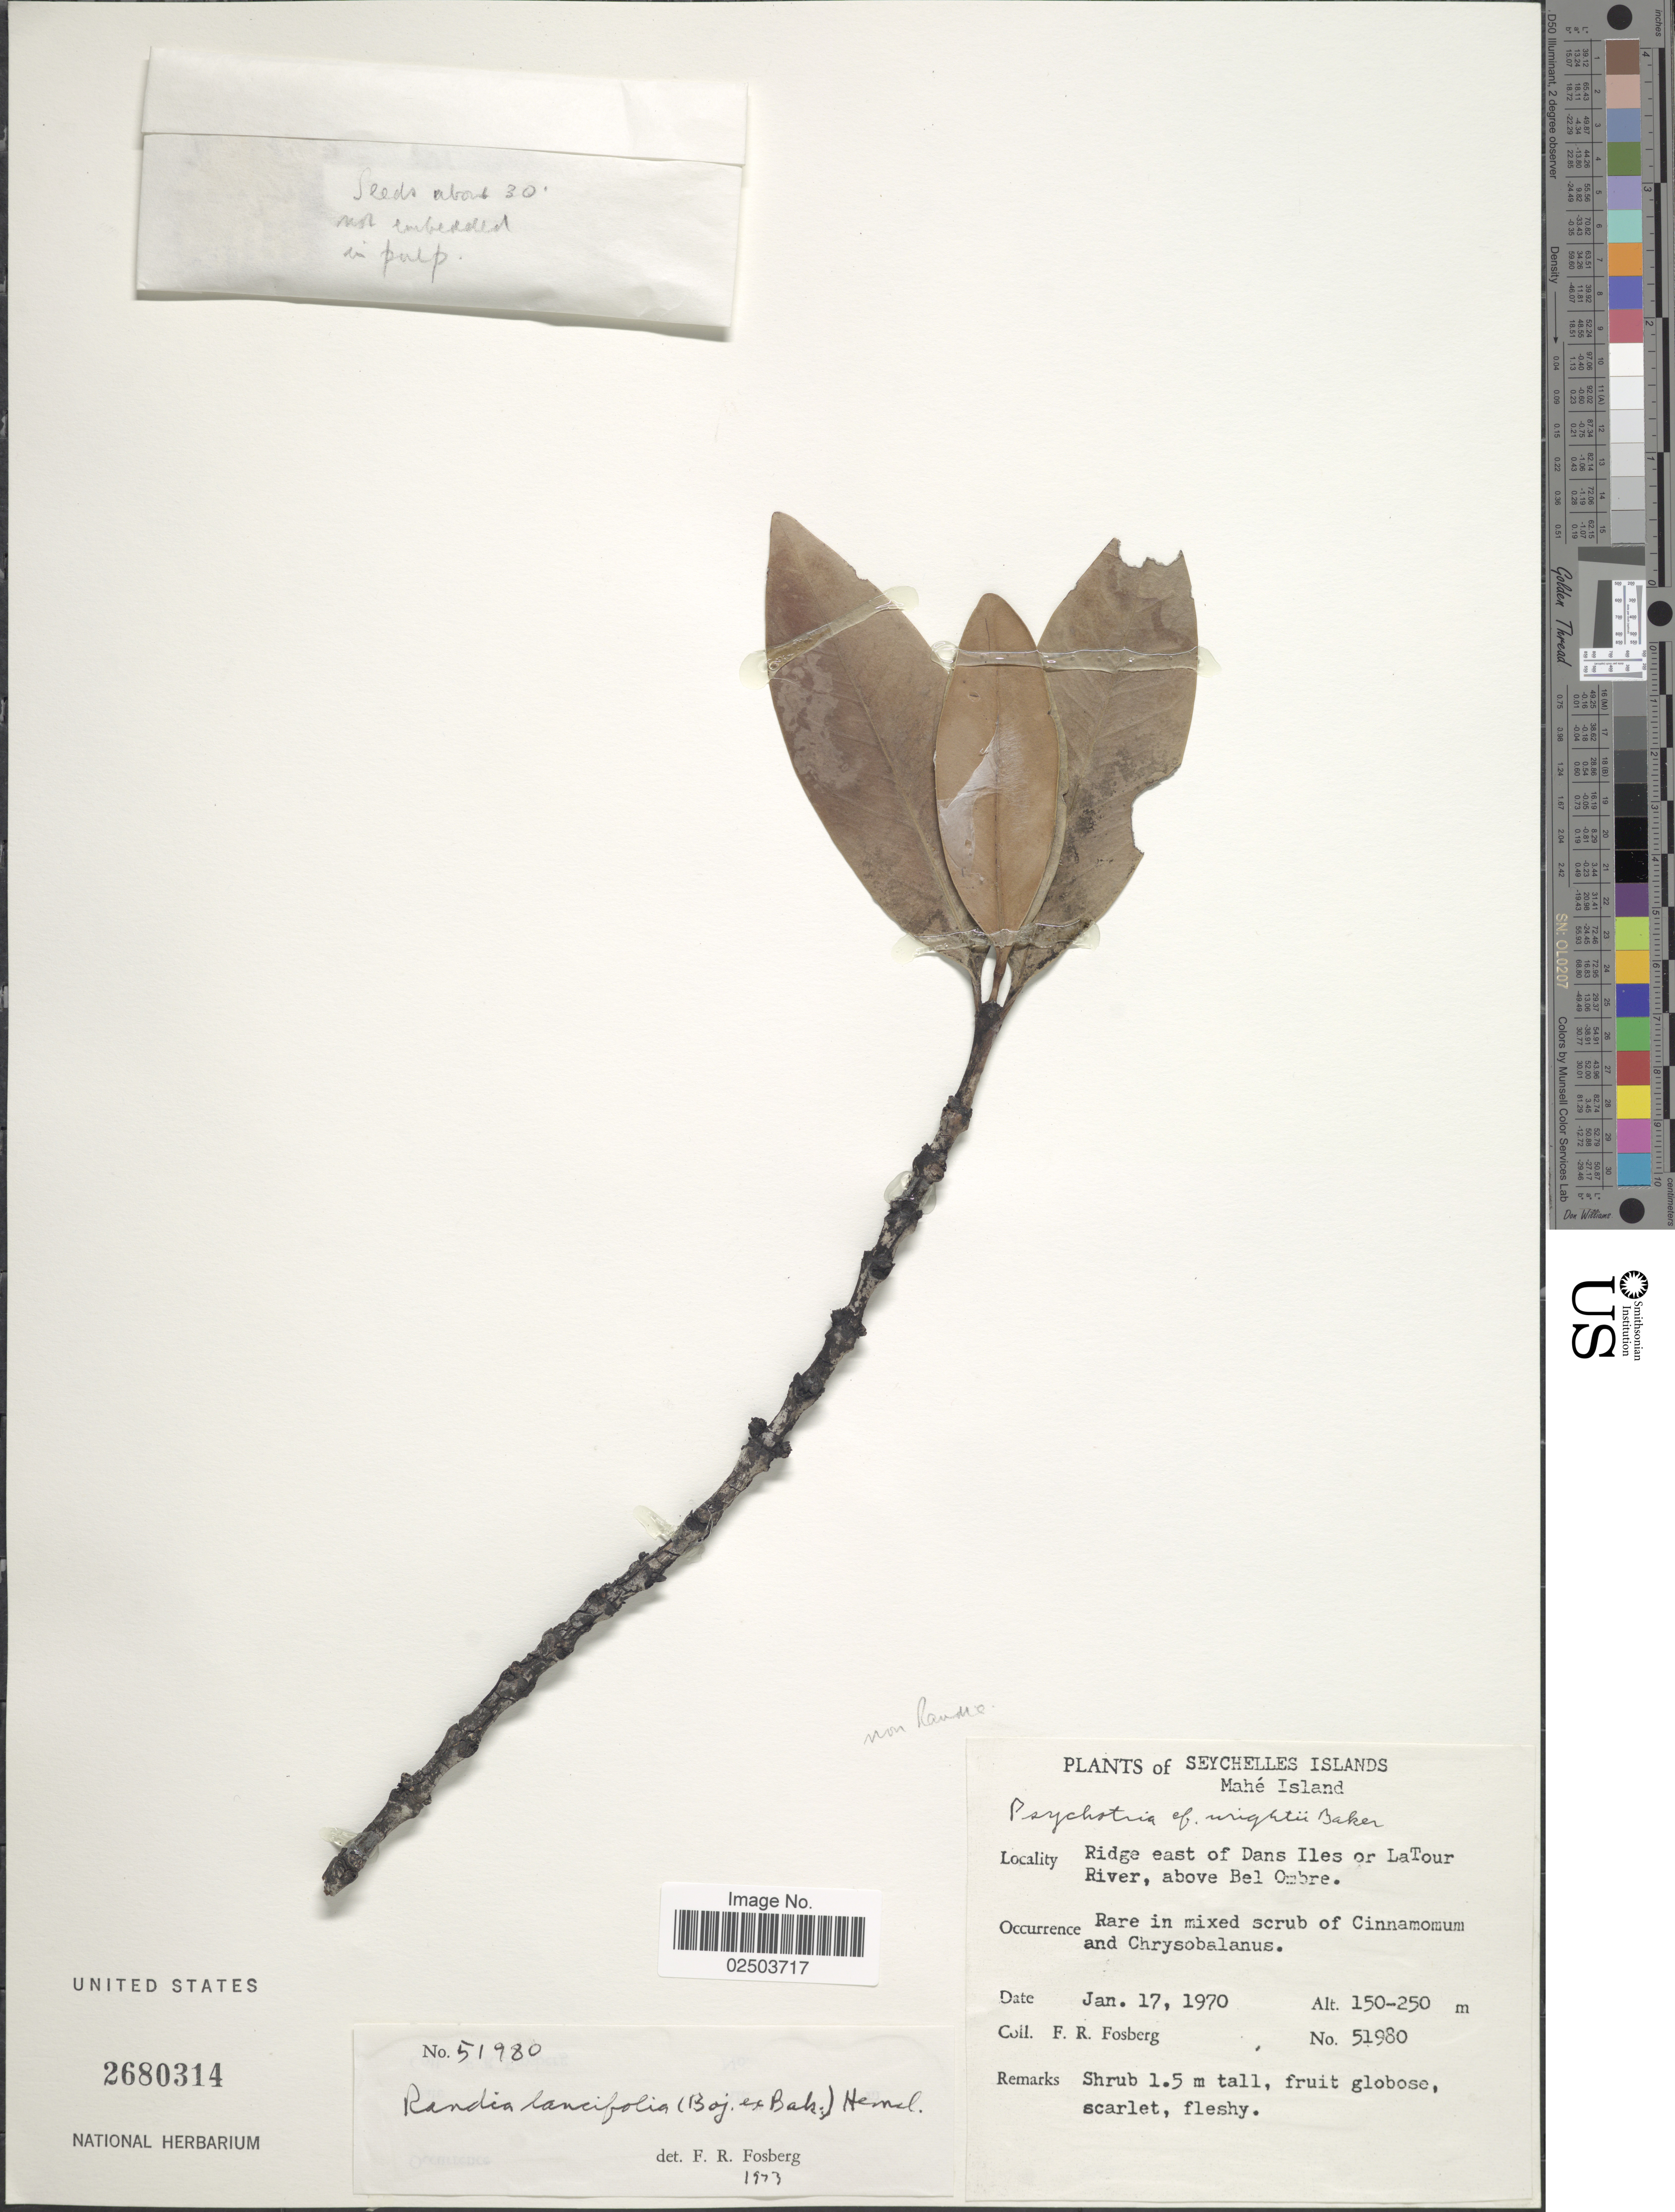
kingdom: Plantae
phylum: Tracheophyta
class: Magnoliopsida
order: Gentianales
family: Rubiaceae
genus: Pyrostria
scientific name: Pyrostria lancifolia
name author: Bojer ex Baker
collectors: F. R. Fosberg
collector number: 51980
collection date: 1970-01-17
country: Seychelles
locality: Seychelles Islands. Mahe Island. Ridge east of Dans Iles or LaTour River, above Bel Ombre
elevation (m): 150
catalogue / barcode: US 2680314